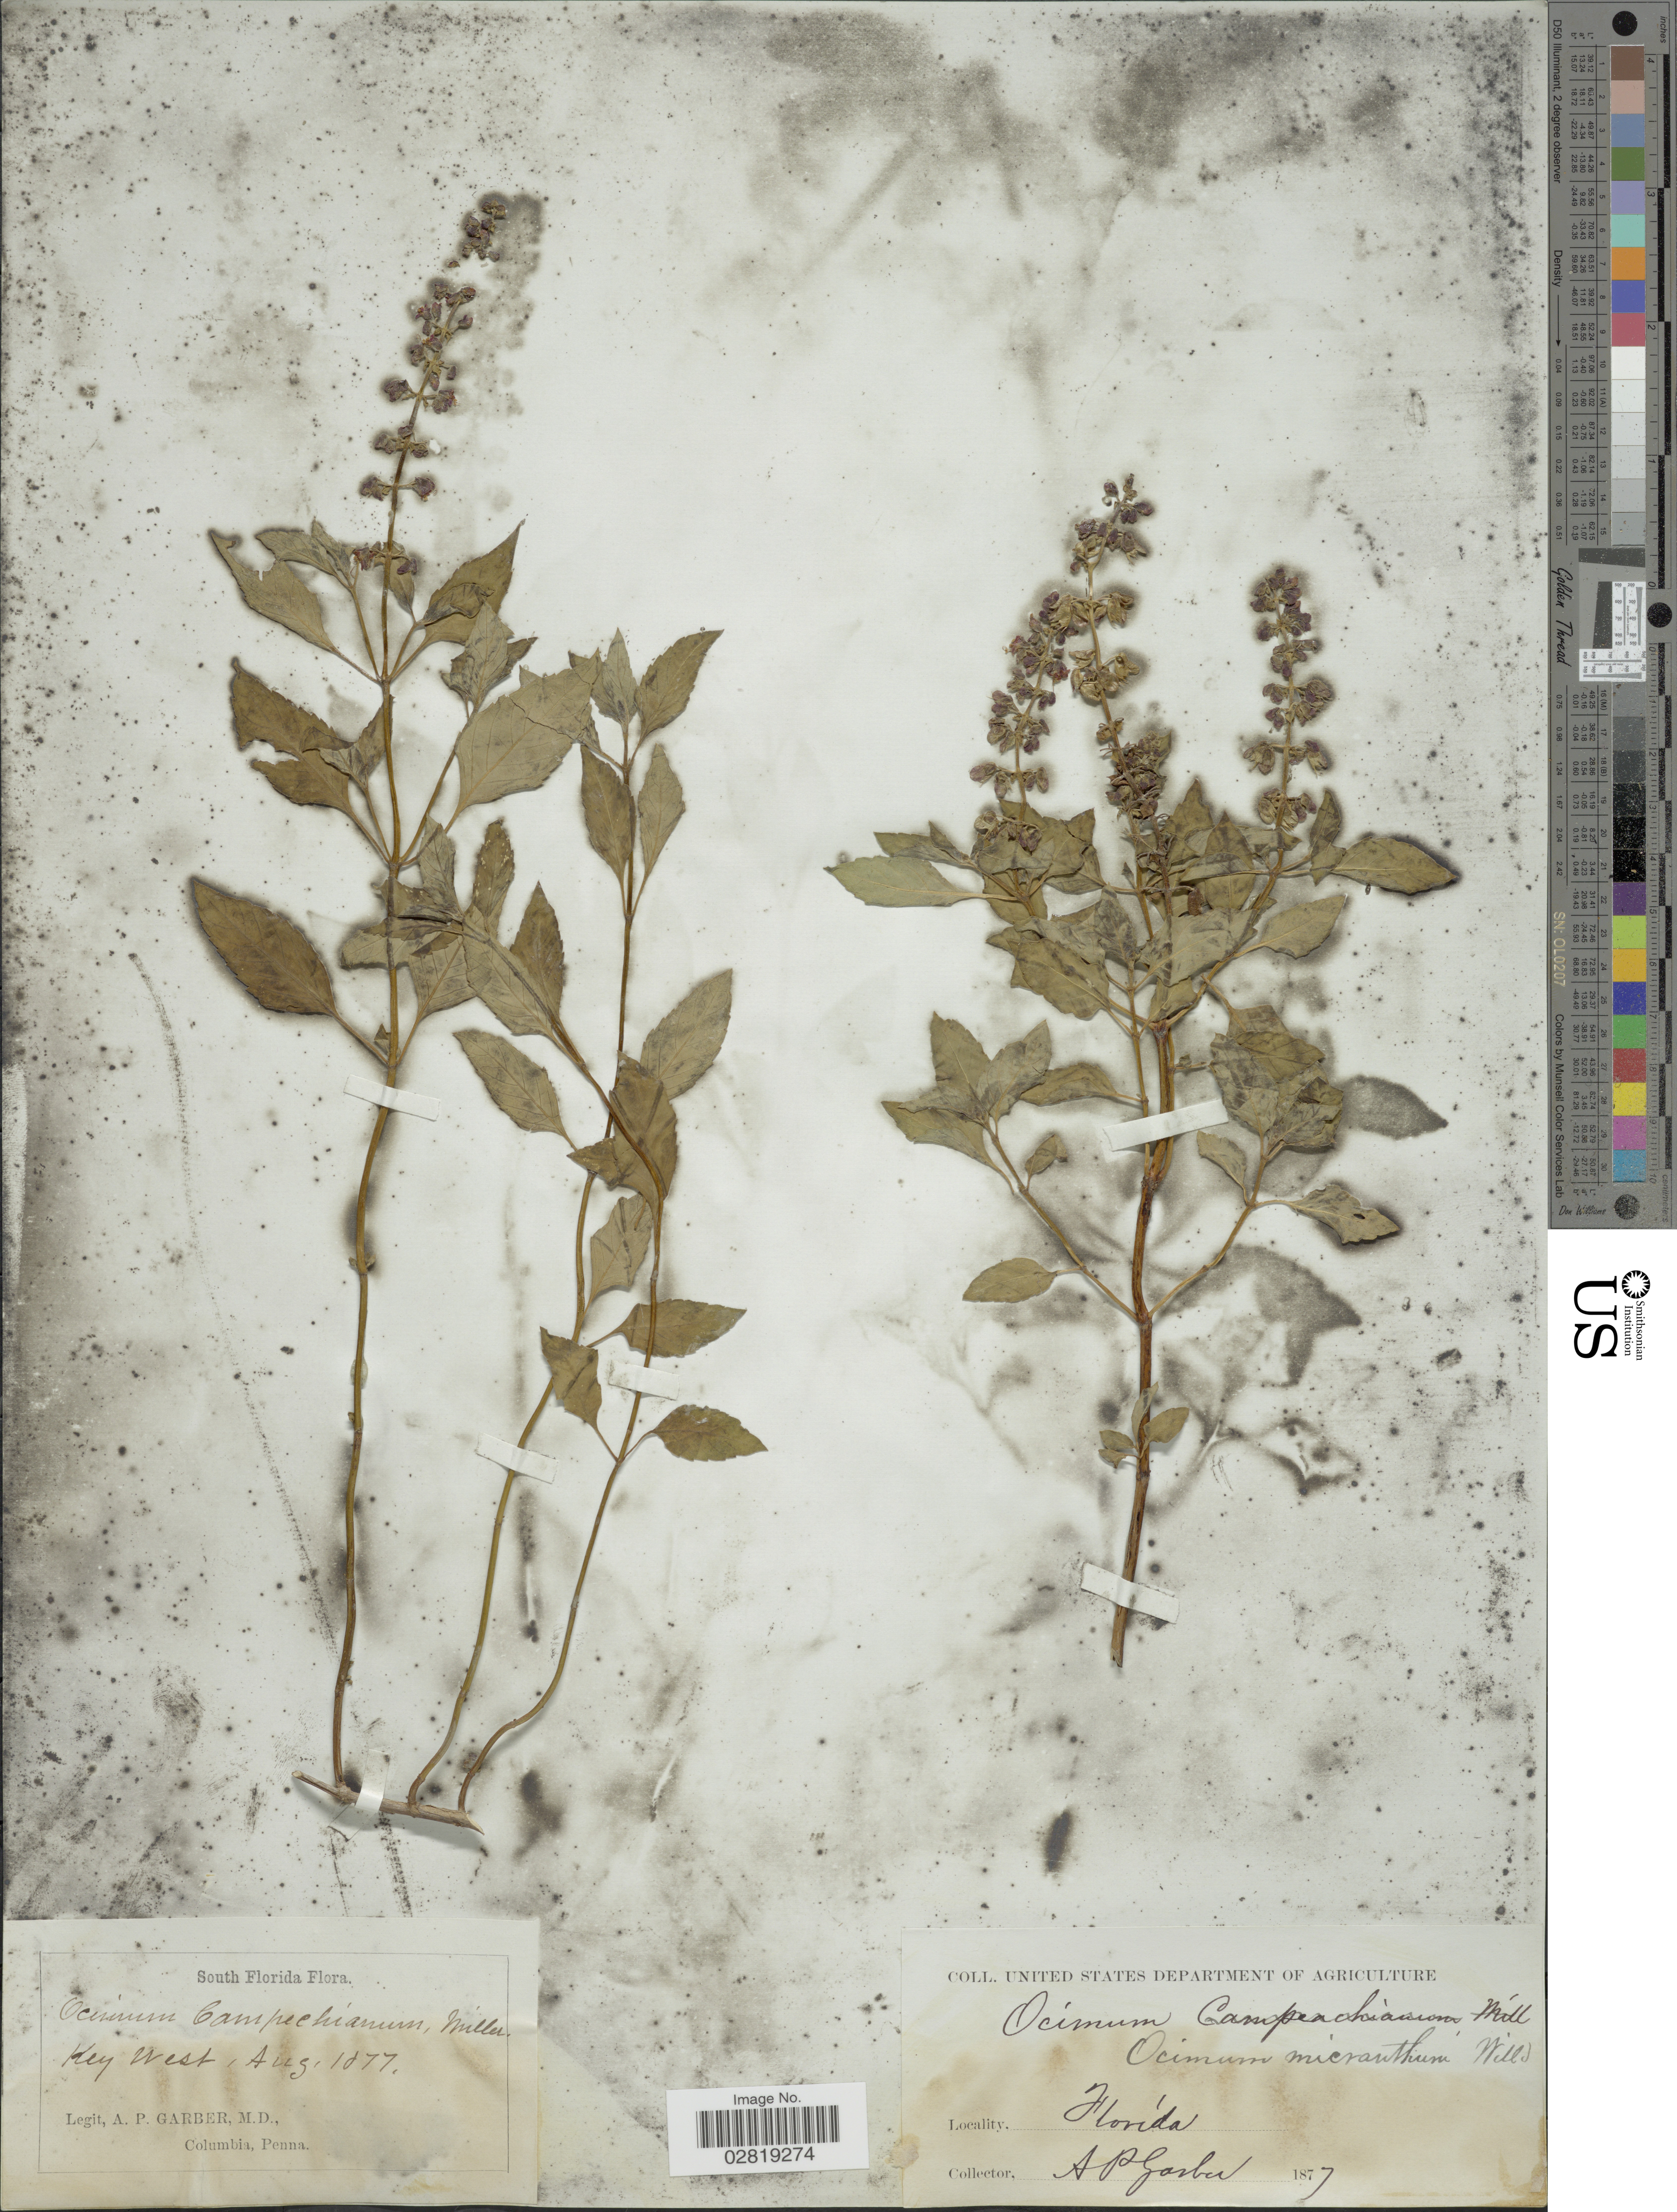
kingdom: Plantae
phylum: Tracheophyta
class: Magnoliopsida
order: Lamiales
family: Lamiaceae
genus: Ocimum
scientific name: Ocimum micranthum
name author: Willd.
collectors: A. P. Garber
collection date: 1877-08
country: United States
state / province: Florida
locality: South Florida. Key West.